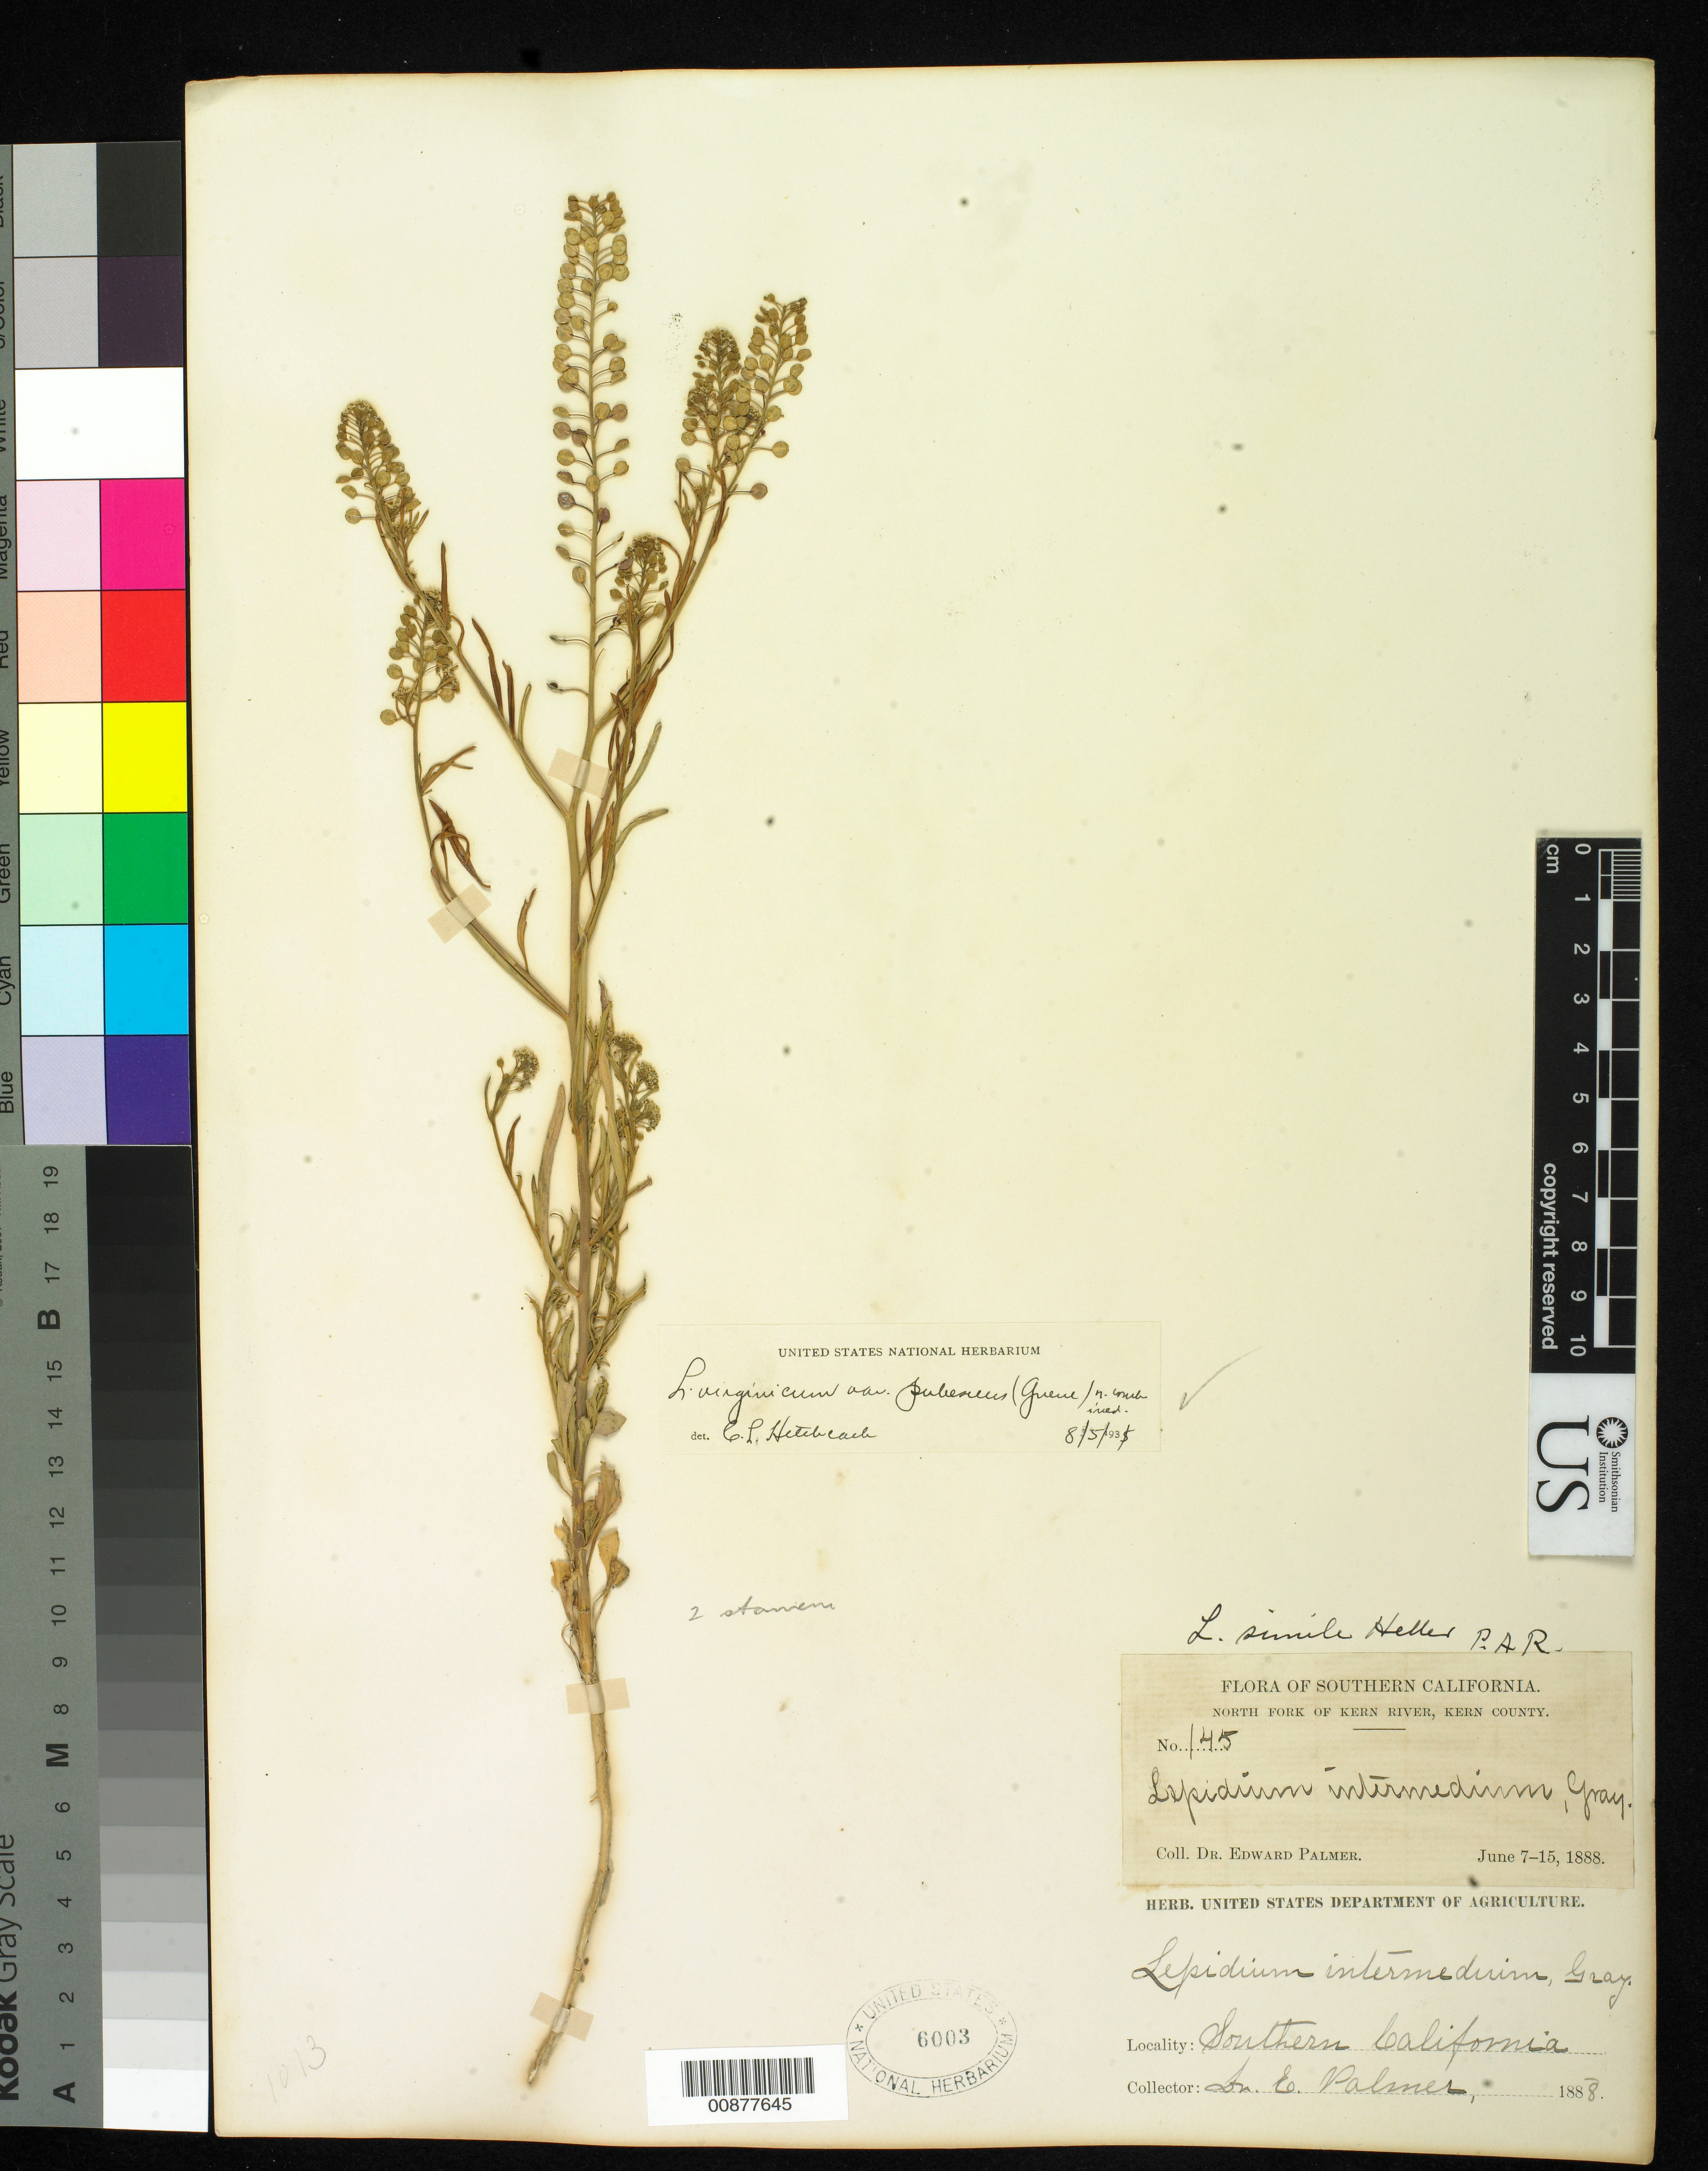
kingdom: Plantae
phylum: Tracheophyta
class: Magnoliopsida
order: Brassicales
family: Brassicaceae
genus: Lepidium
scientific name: Lepidium virginicum var. pubescens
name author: (Greene) C.L. Hitchc.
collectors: E. Palmer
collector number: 145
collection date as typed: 07 Jun 1888 to 15 Jun 1888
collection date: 1888-06-07/1888-06-15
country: United States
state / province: California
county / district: Kern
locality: North Fork of Kern River, Kern County, California.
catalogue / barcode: US 6003